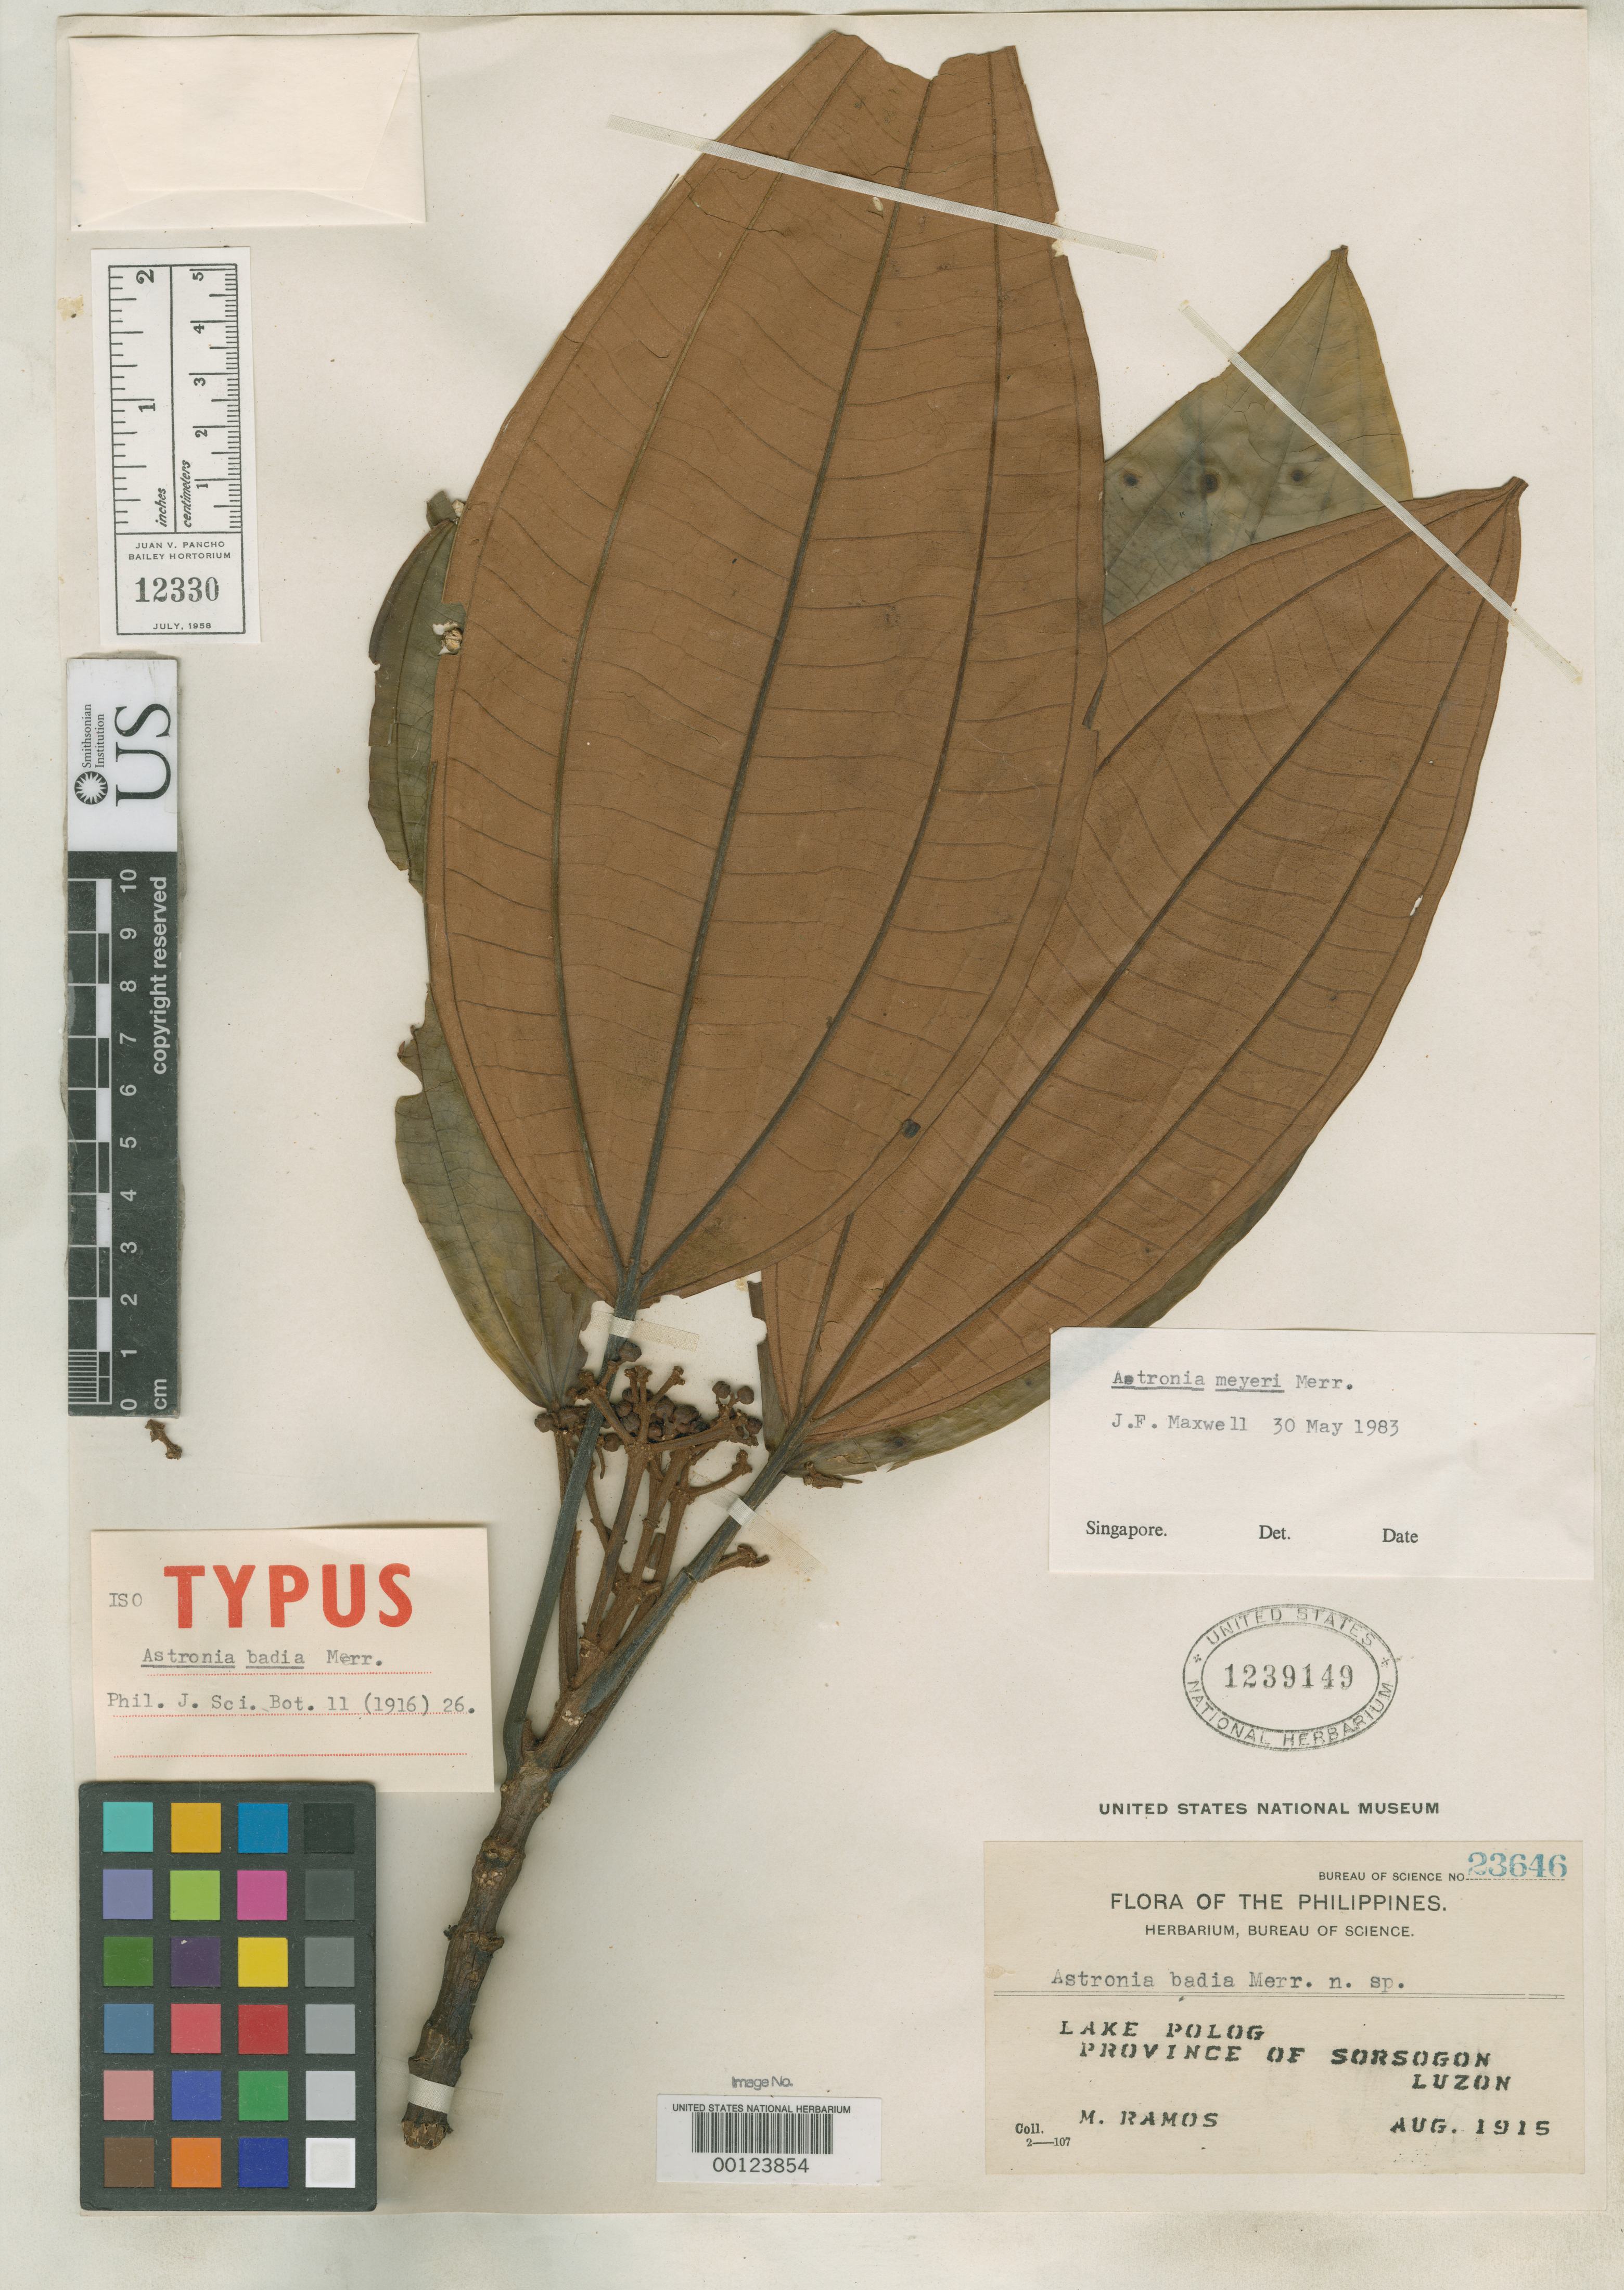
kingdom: Plantae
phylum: Tracheophyta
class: Magnoliopsida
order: Myrtales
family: Melastomataceae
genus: Astronia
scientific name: Astronia badia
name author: Merr.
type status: Isotype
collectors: M. Ramos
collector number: Bur. Sci. 23646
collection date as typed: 28 Aug 1915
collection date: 1915-08-28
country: Philippines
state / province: Bicol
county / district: Sorsogon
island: Luzon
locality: Lake Polog.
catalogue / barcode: US 1239149